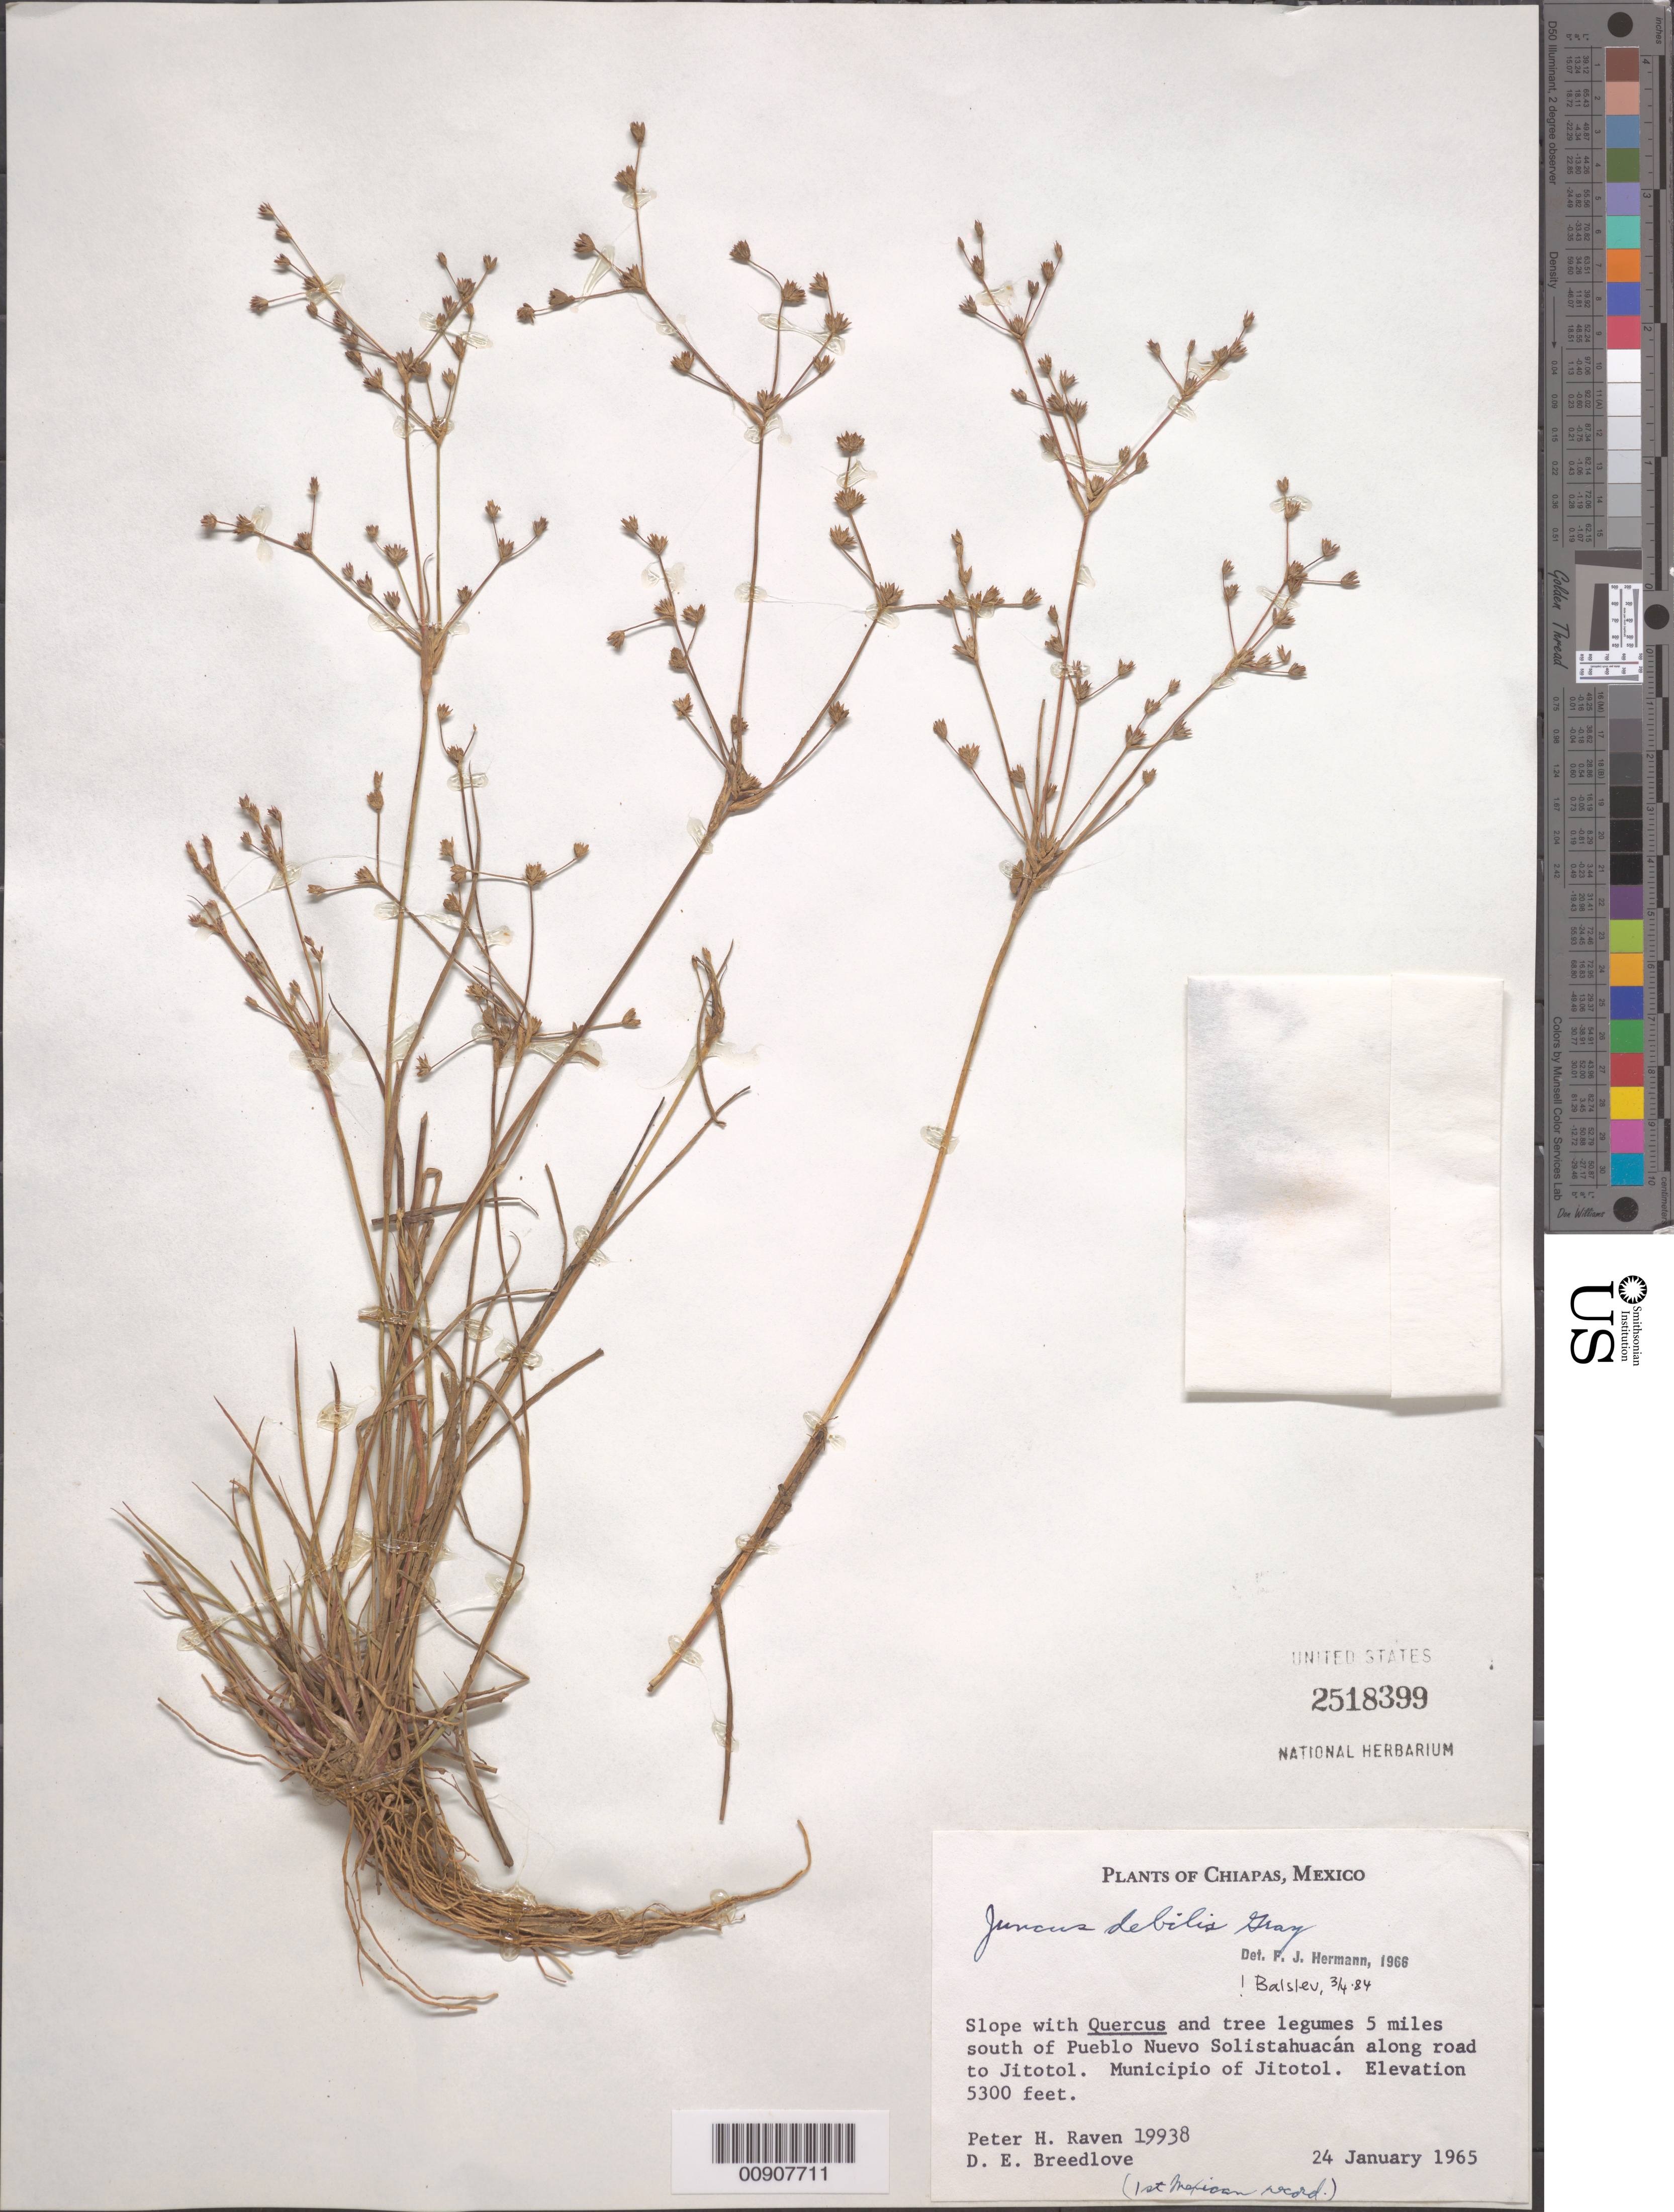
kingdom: Plantae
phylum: Tracheophyta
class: Liliopsida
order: Poales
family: Juncaceae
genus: Juncus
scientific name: Juncus debilis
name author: A. Gray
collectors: P. H. Raven & D. E. Breedlove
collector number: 19938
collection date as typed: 24 Jan 1965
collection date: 1965-01-24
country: Mexico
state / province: Chiapas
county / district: Jitotol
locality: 5 miles south of Pueblo Nuevo Solistahuacán along road to Jitotol. Municipio of Jitotol, Chiapas.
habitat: Slope with Quercus and tree legumes.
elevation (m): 1615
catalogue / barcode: US 2518399